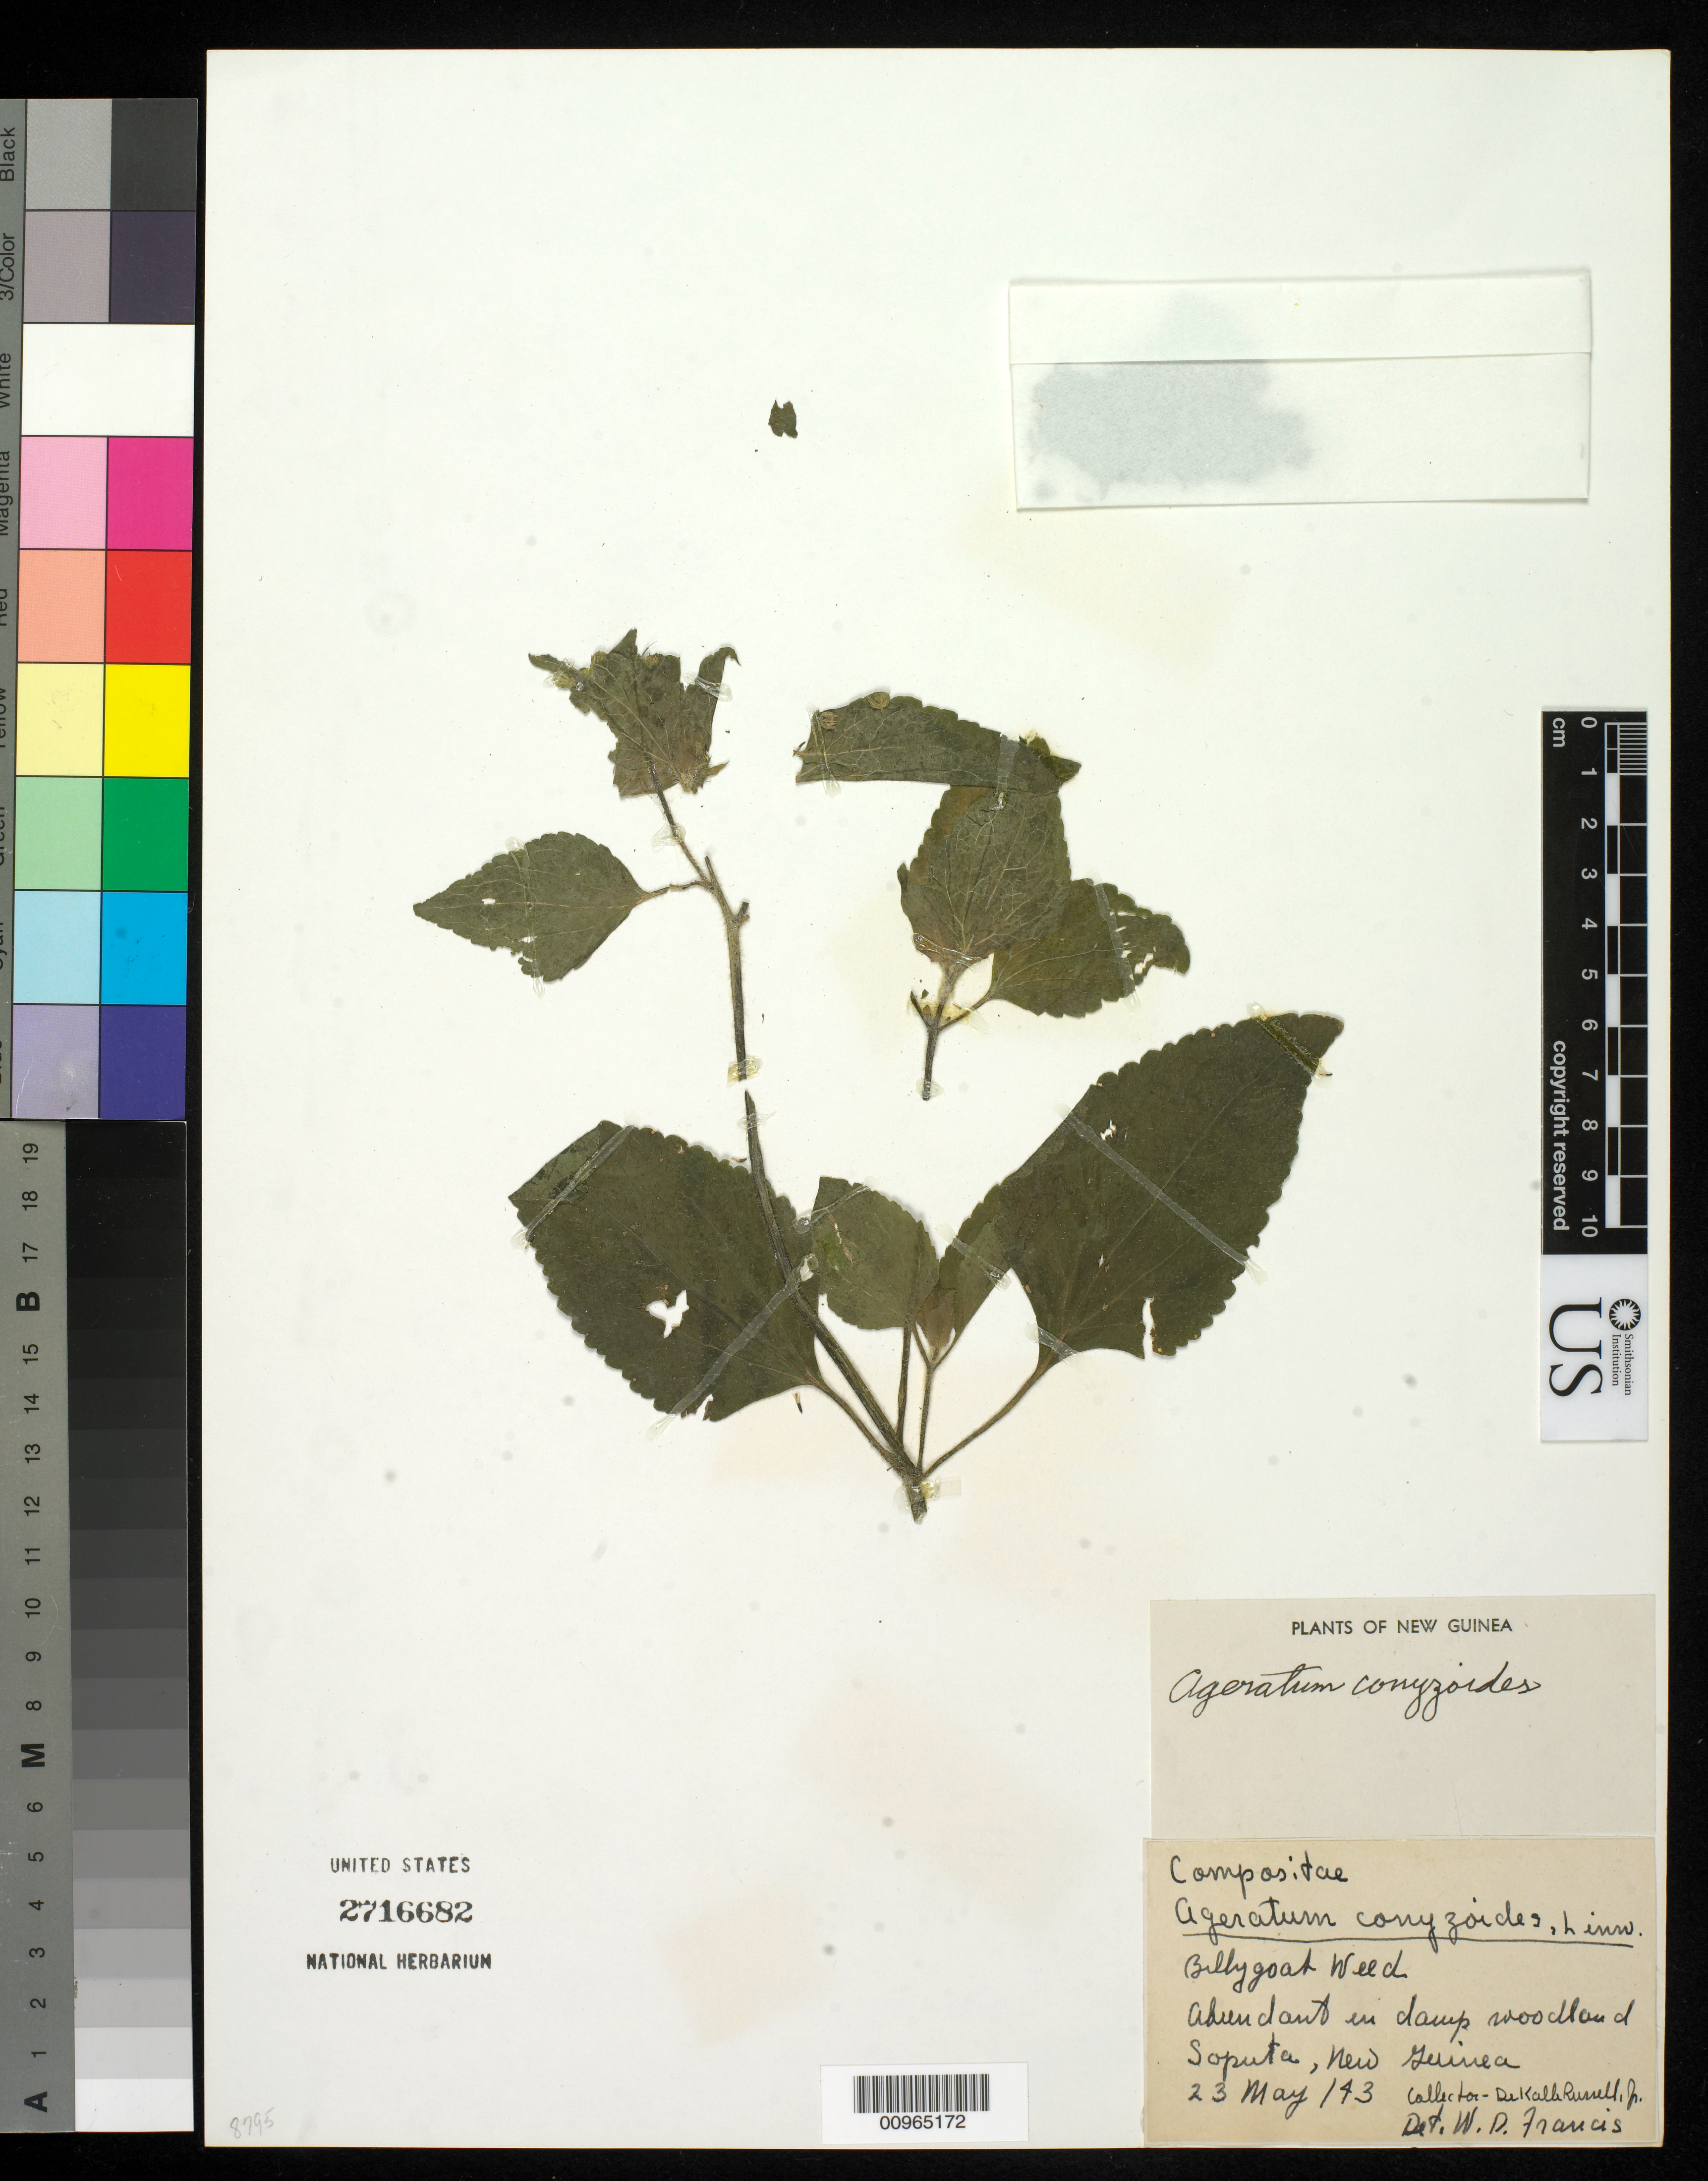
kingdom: Plantae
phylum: Tracheophyta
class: Magnoliopsida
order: Asterales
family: Asteraceae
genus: Ageratum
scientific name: Ageratum conyzoides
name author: L.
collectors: D. K. Russell Jr.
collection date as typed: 23 May 1943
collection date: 1943-05-23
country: Papua New Guinea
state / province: Northern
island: New Guinea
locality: Soputa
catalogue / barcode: US 2716682